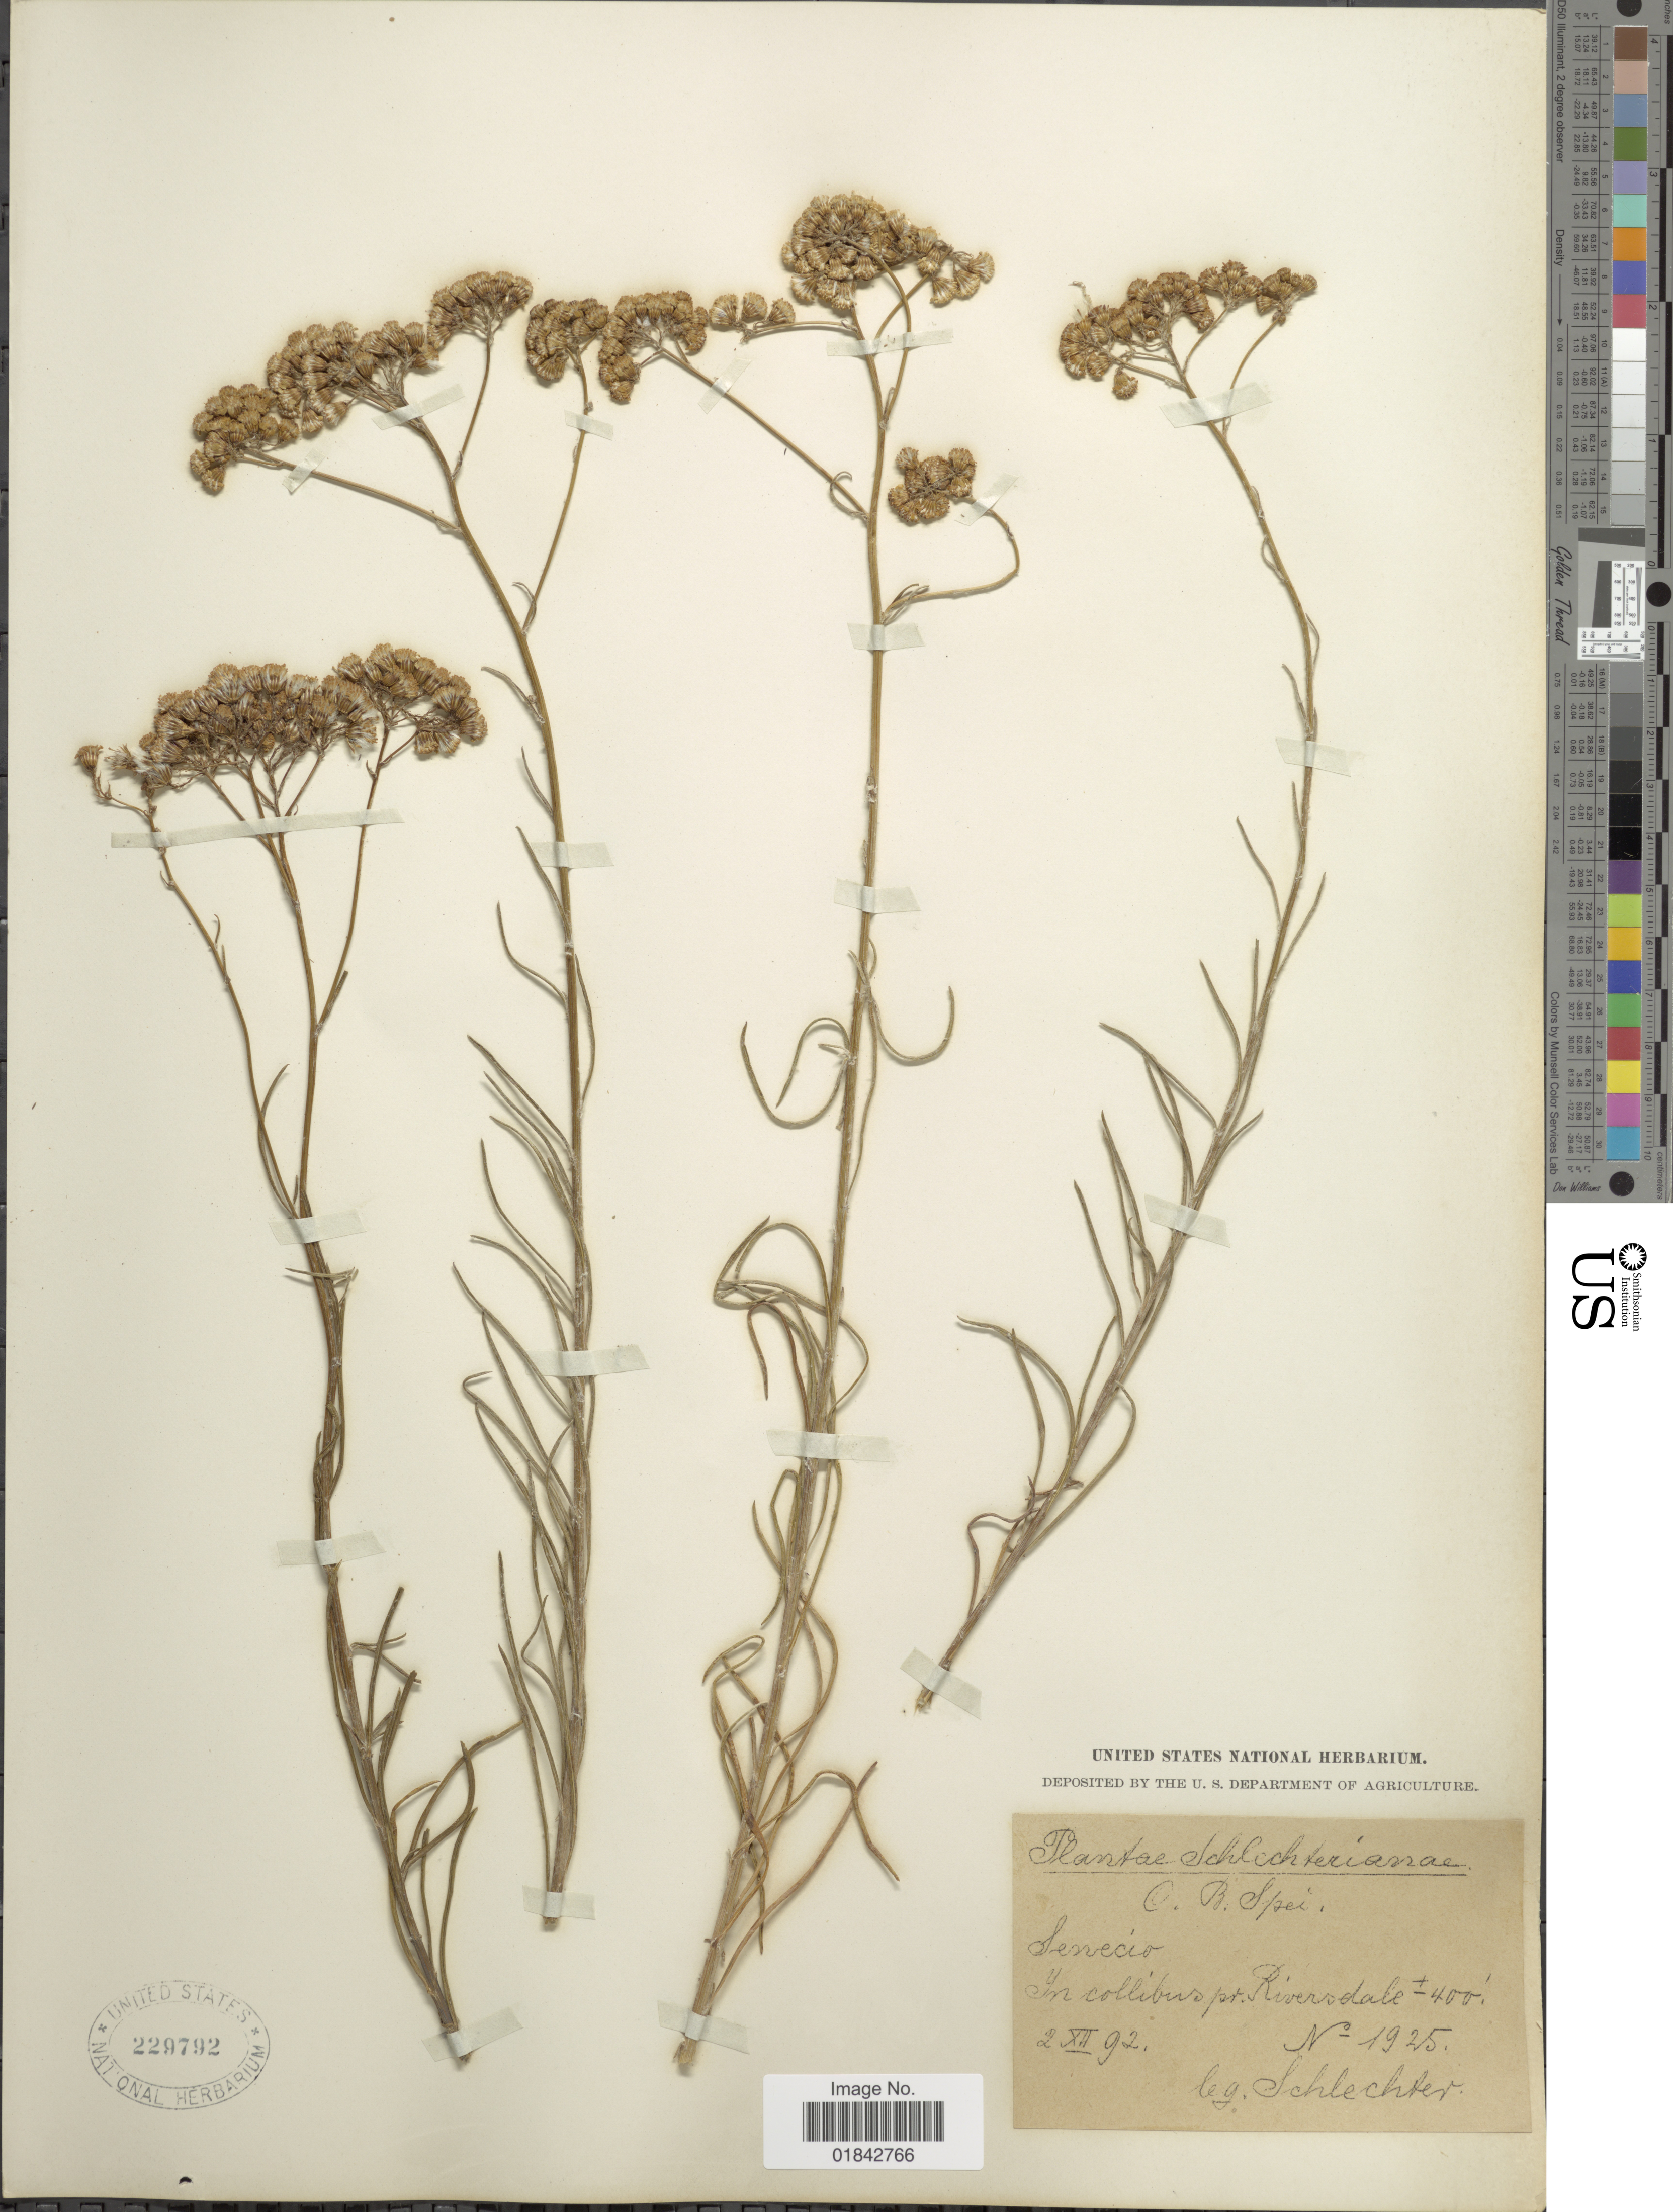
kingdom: Plantae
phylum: Tracheophyta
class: Magnoliopsida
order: Asterales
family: Asteraceae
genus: Senecio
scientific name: Senecio sp.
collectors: Schlechter, --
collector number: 1925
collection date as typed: Transcribed d/m/y: 2/12/92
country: South Africa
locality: In Collibus pr. Riversdale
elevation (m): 122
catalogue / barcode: US 229792